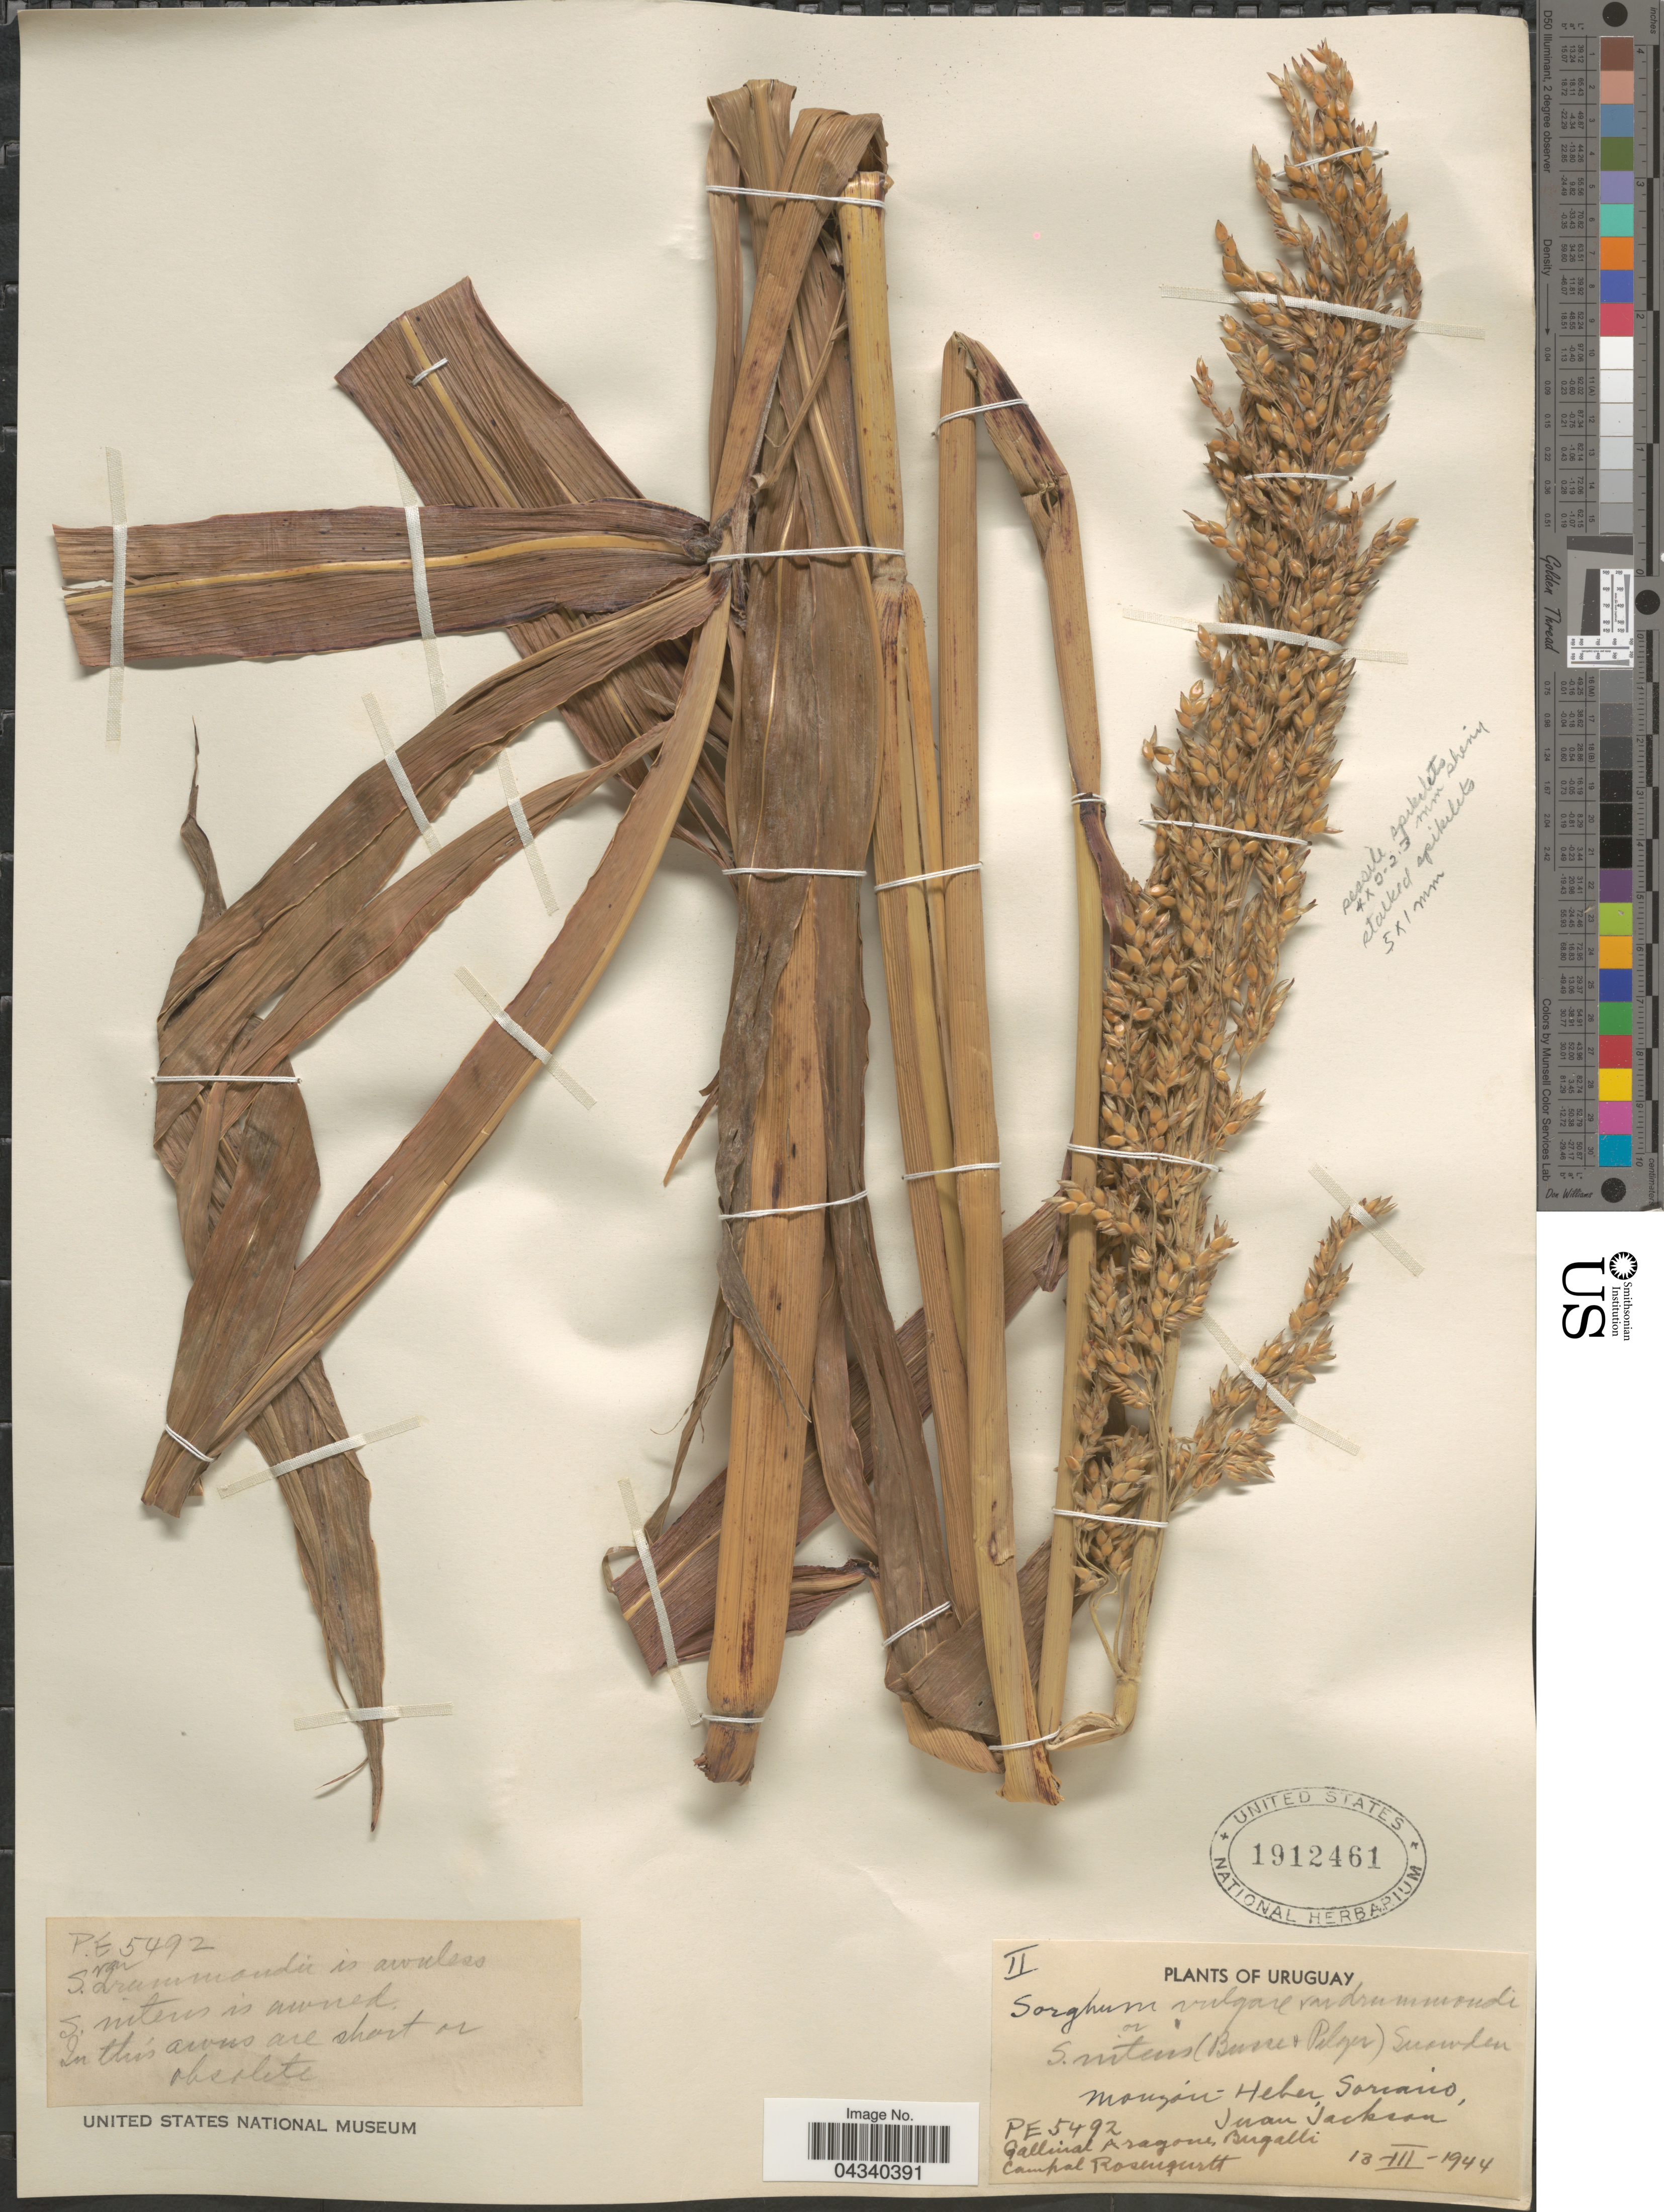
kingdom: Plantae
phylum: Tracheophyta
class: Liliopsida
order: Poales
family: Poaceae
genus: Sorghum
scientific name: Sorghum drummondii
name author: (Steud.) Nees ex Millsp. & Chase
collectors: -. Gallinal, -- Aragone, -- Bergalli, -- Campal & Rosengurtt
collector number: PE5492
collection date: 1944-03-13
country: Uruguay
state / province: Soriano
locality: Monzón-Heber, Juan Jackson.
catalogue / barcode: US 1912461